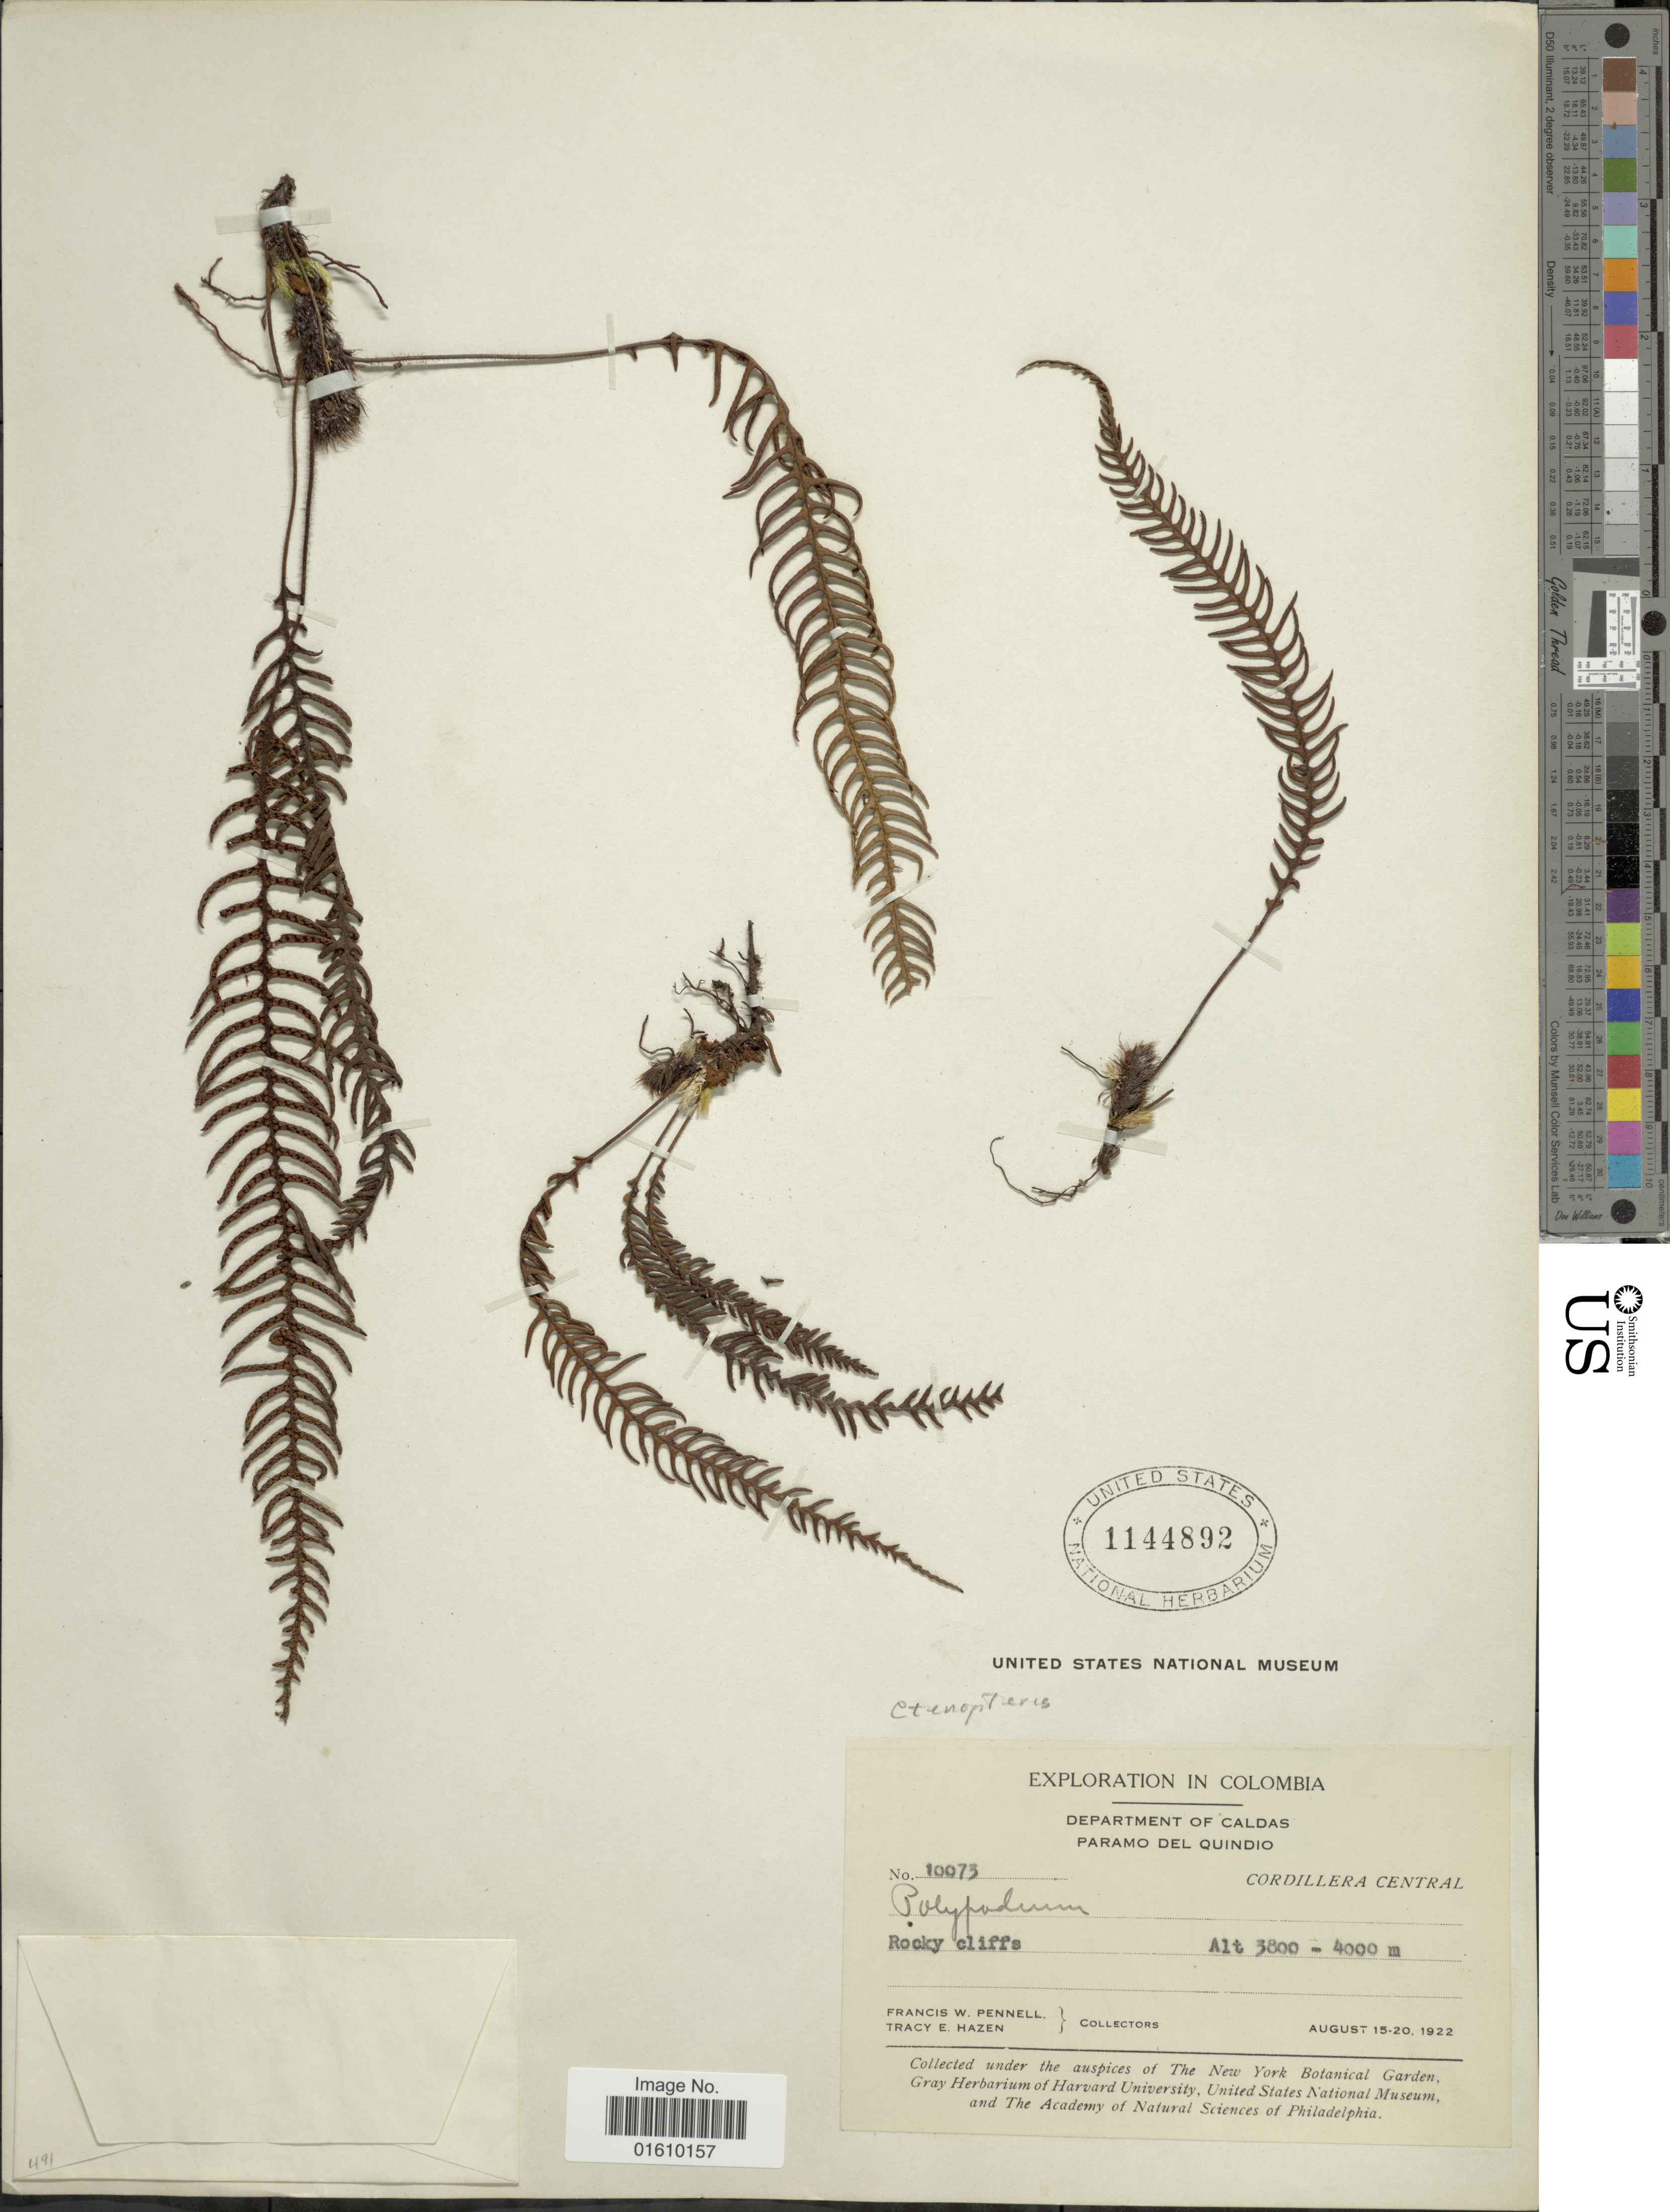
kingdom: Plantae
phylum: Tracheophyta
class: Polypodiopsida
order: Polypodiales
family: Polypodiaceae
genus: Melpomene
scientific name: Melpomene rosarum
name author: (Copel.) A.R. Sm. & R.C. Moran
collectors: F. W. Pennell & T. E. Hazen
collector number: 10073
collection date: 1922-08-15/1922-08-20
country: Colombia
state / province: Caldas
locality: Paramo del Quindio, Cordillera Central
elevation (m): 3800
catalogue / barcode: US 1144892